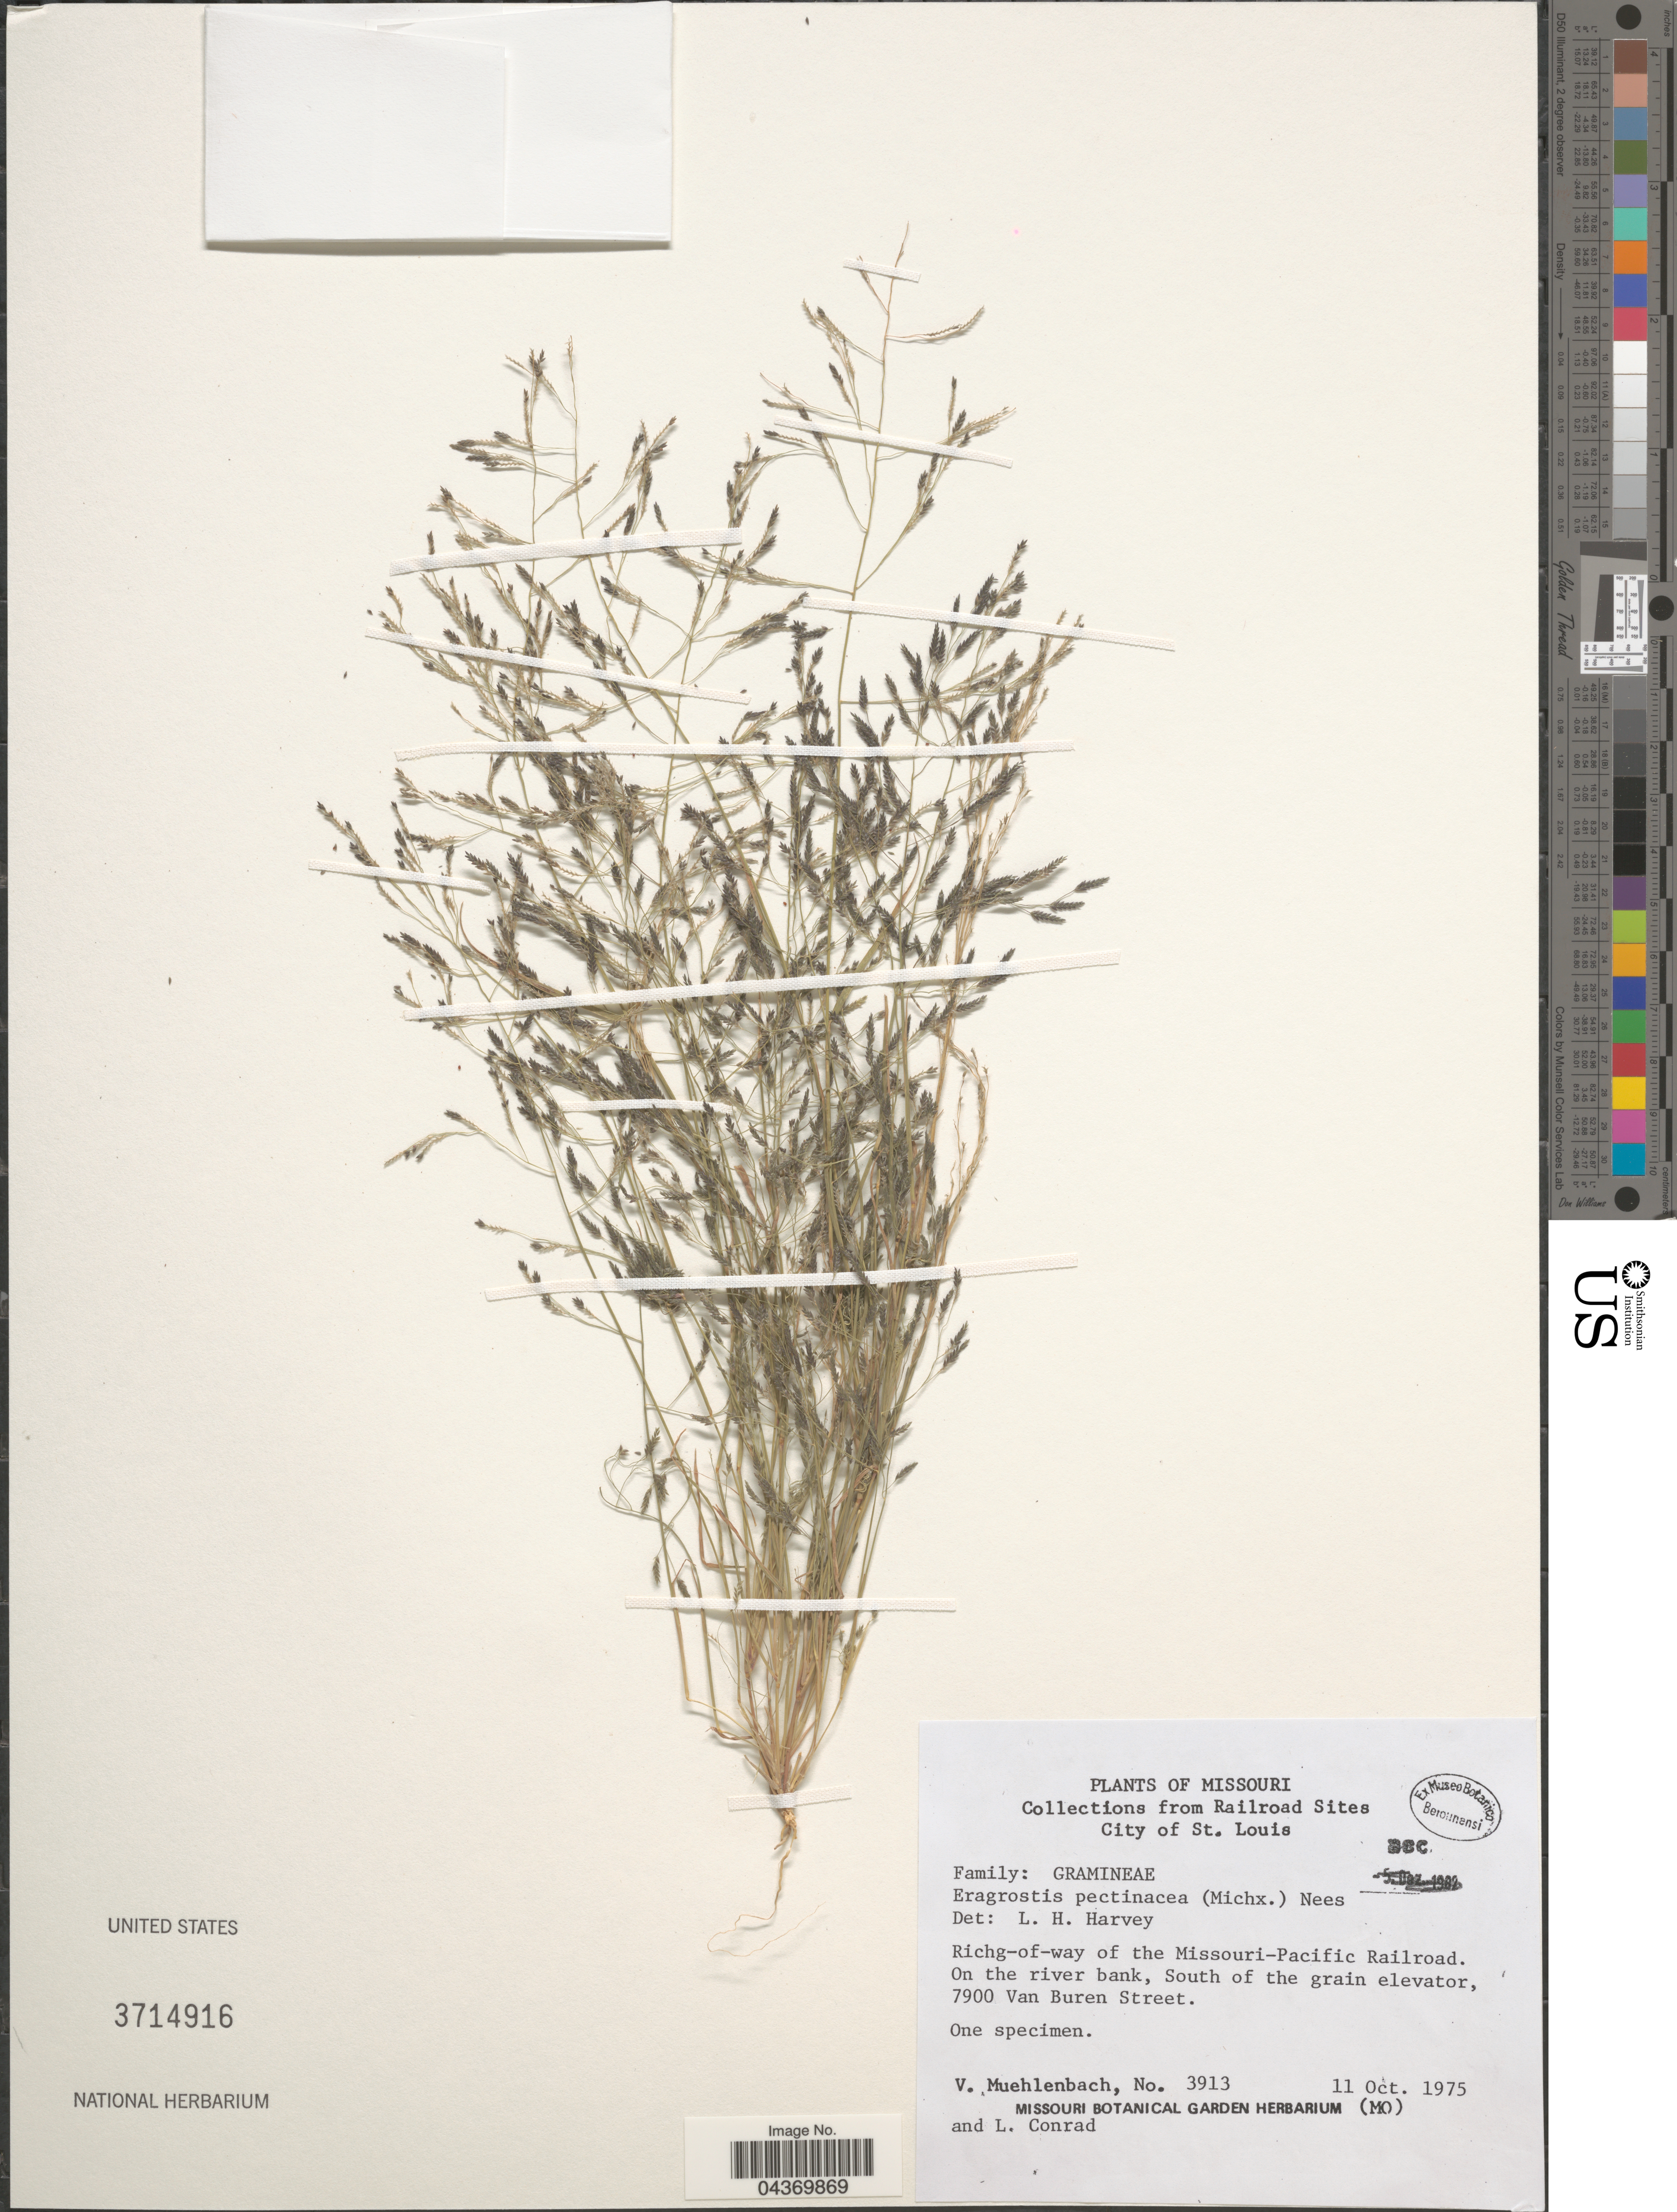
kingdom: Plantae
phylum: Tracheophyta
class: Liliopsida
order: Poales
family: Poaceae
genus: Eragrostis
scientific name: Eragrostis pectinacea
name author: (Michx.) Nees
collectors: V. Muehlenbach & L. Conrad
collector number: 3913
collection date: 1975-10-11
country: United States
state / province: Missouri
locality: From Railroad Sites City of St. Louis. Richg-of-way of the Missouri-Pacific Railroad. On the river bank, South of the grain elevator, 7900 Van Buren Street.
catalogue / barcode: US 3714916